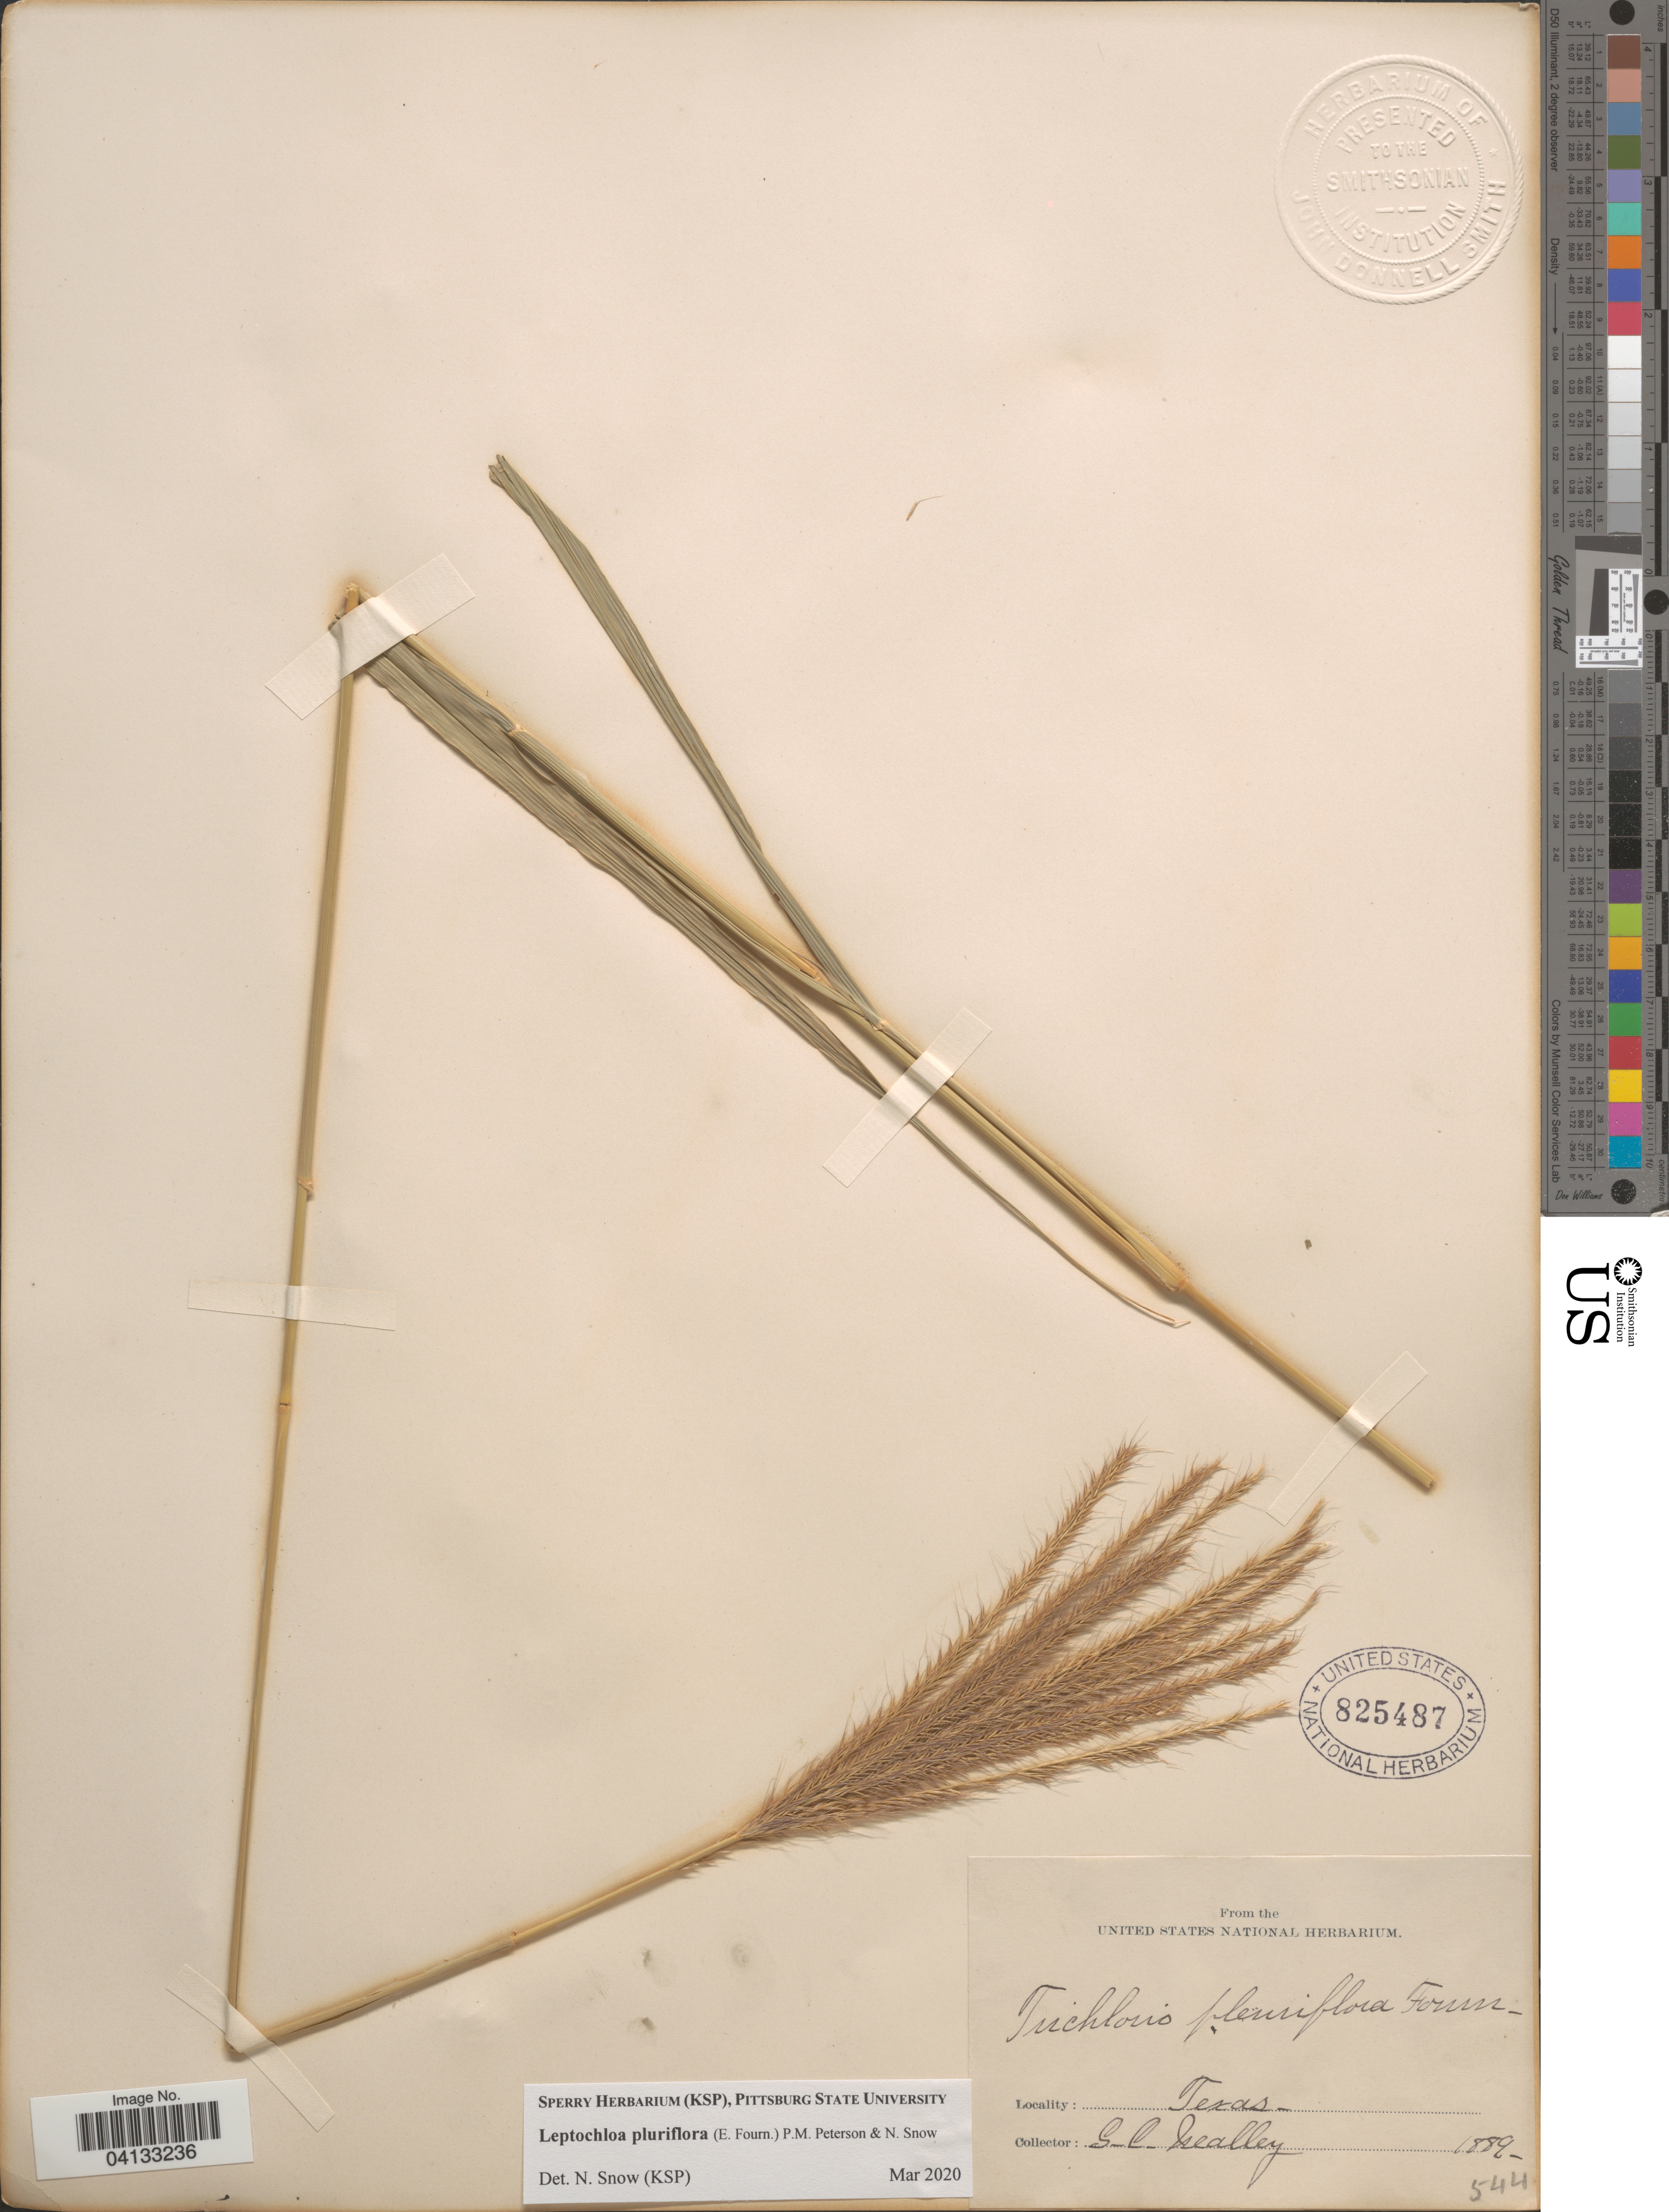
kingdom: Plantae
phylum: Tracheophyta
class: Liliopsida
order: Poales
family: Poaceae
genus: Leptochloa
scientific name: Leptochloa pluriflora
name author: (E. Fourn.) P.M. Peterson & N. Snow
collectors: G. C. Nealley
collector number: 544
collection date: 1889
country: United States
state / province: Texas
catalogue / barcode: US 825487